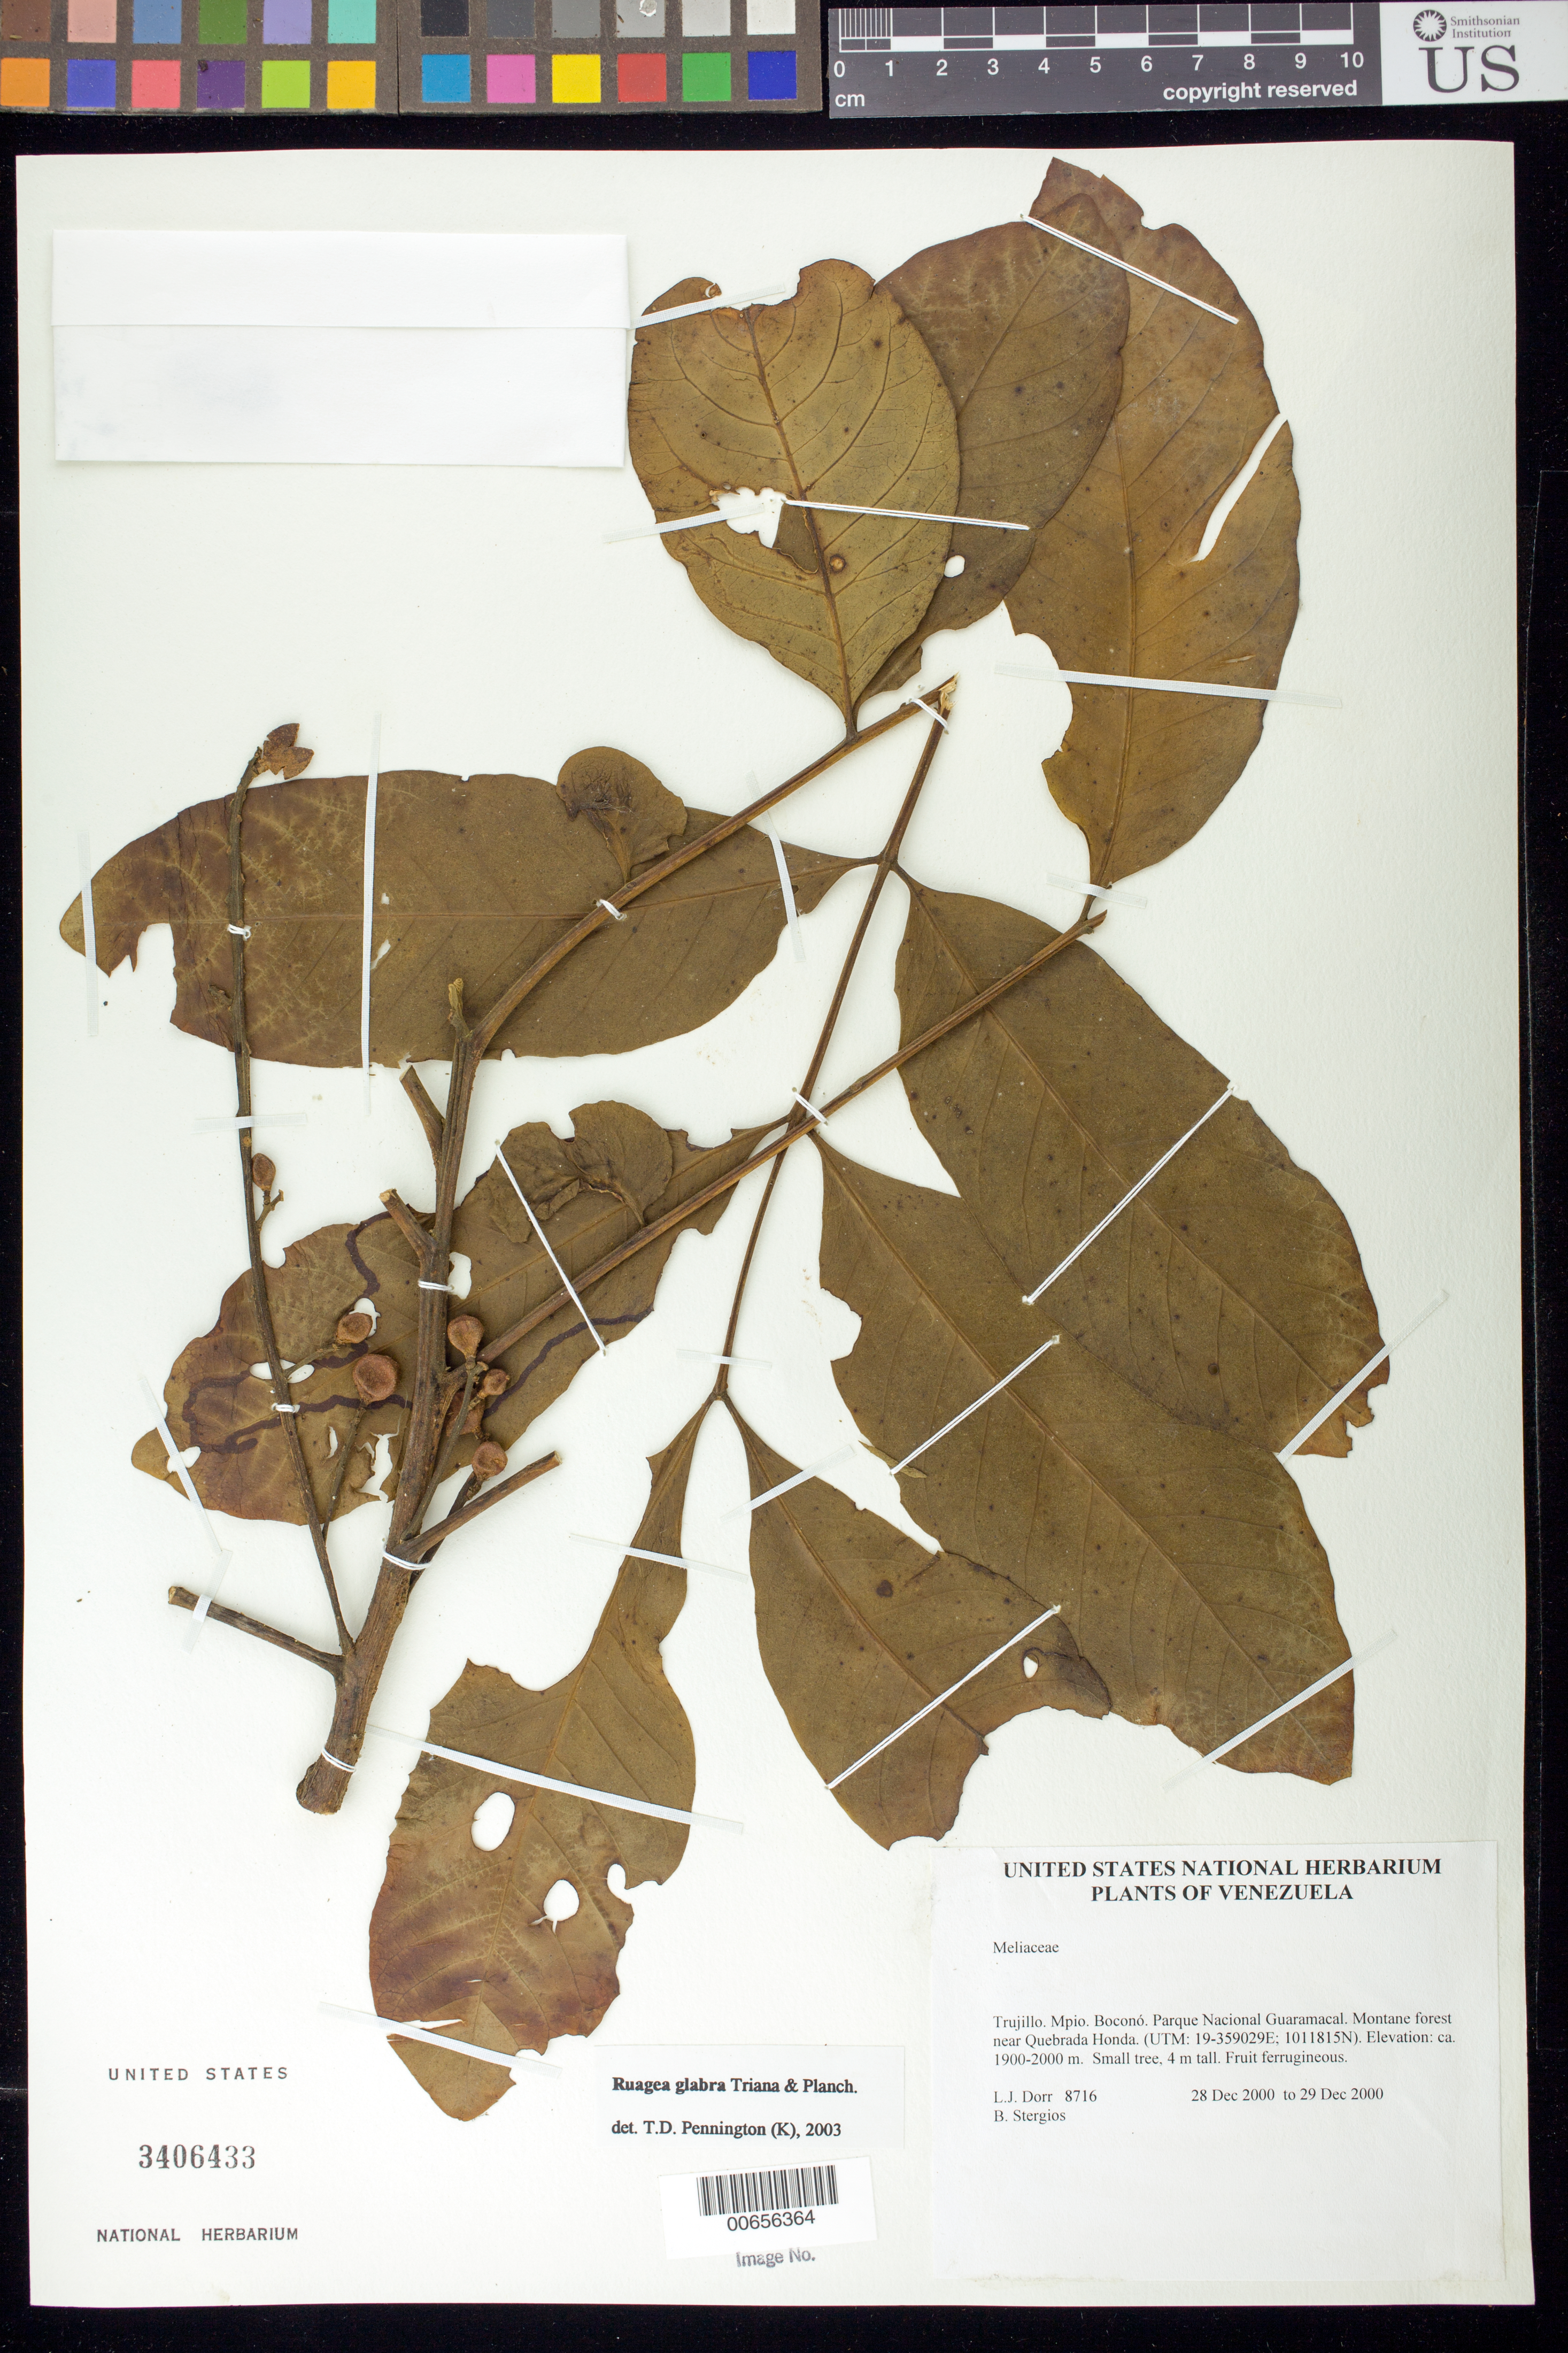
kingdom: Plantae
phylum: Tracheophyta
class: Magnoliopsida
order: Sapindales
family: Meliaceae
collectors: L. J. Dorr & B. G. Stergios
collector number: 8716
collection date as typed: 28 Dec 2000 to 29 Dec 2000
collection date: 2000-12-28/2000-12-29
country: Venezuela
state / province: Trujillo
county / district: Boconó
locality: Parque Nacional Guaramacal near Quebrada Honda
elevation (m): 1900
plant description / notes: K, PORT, US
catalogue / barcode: US 3406433